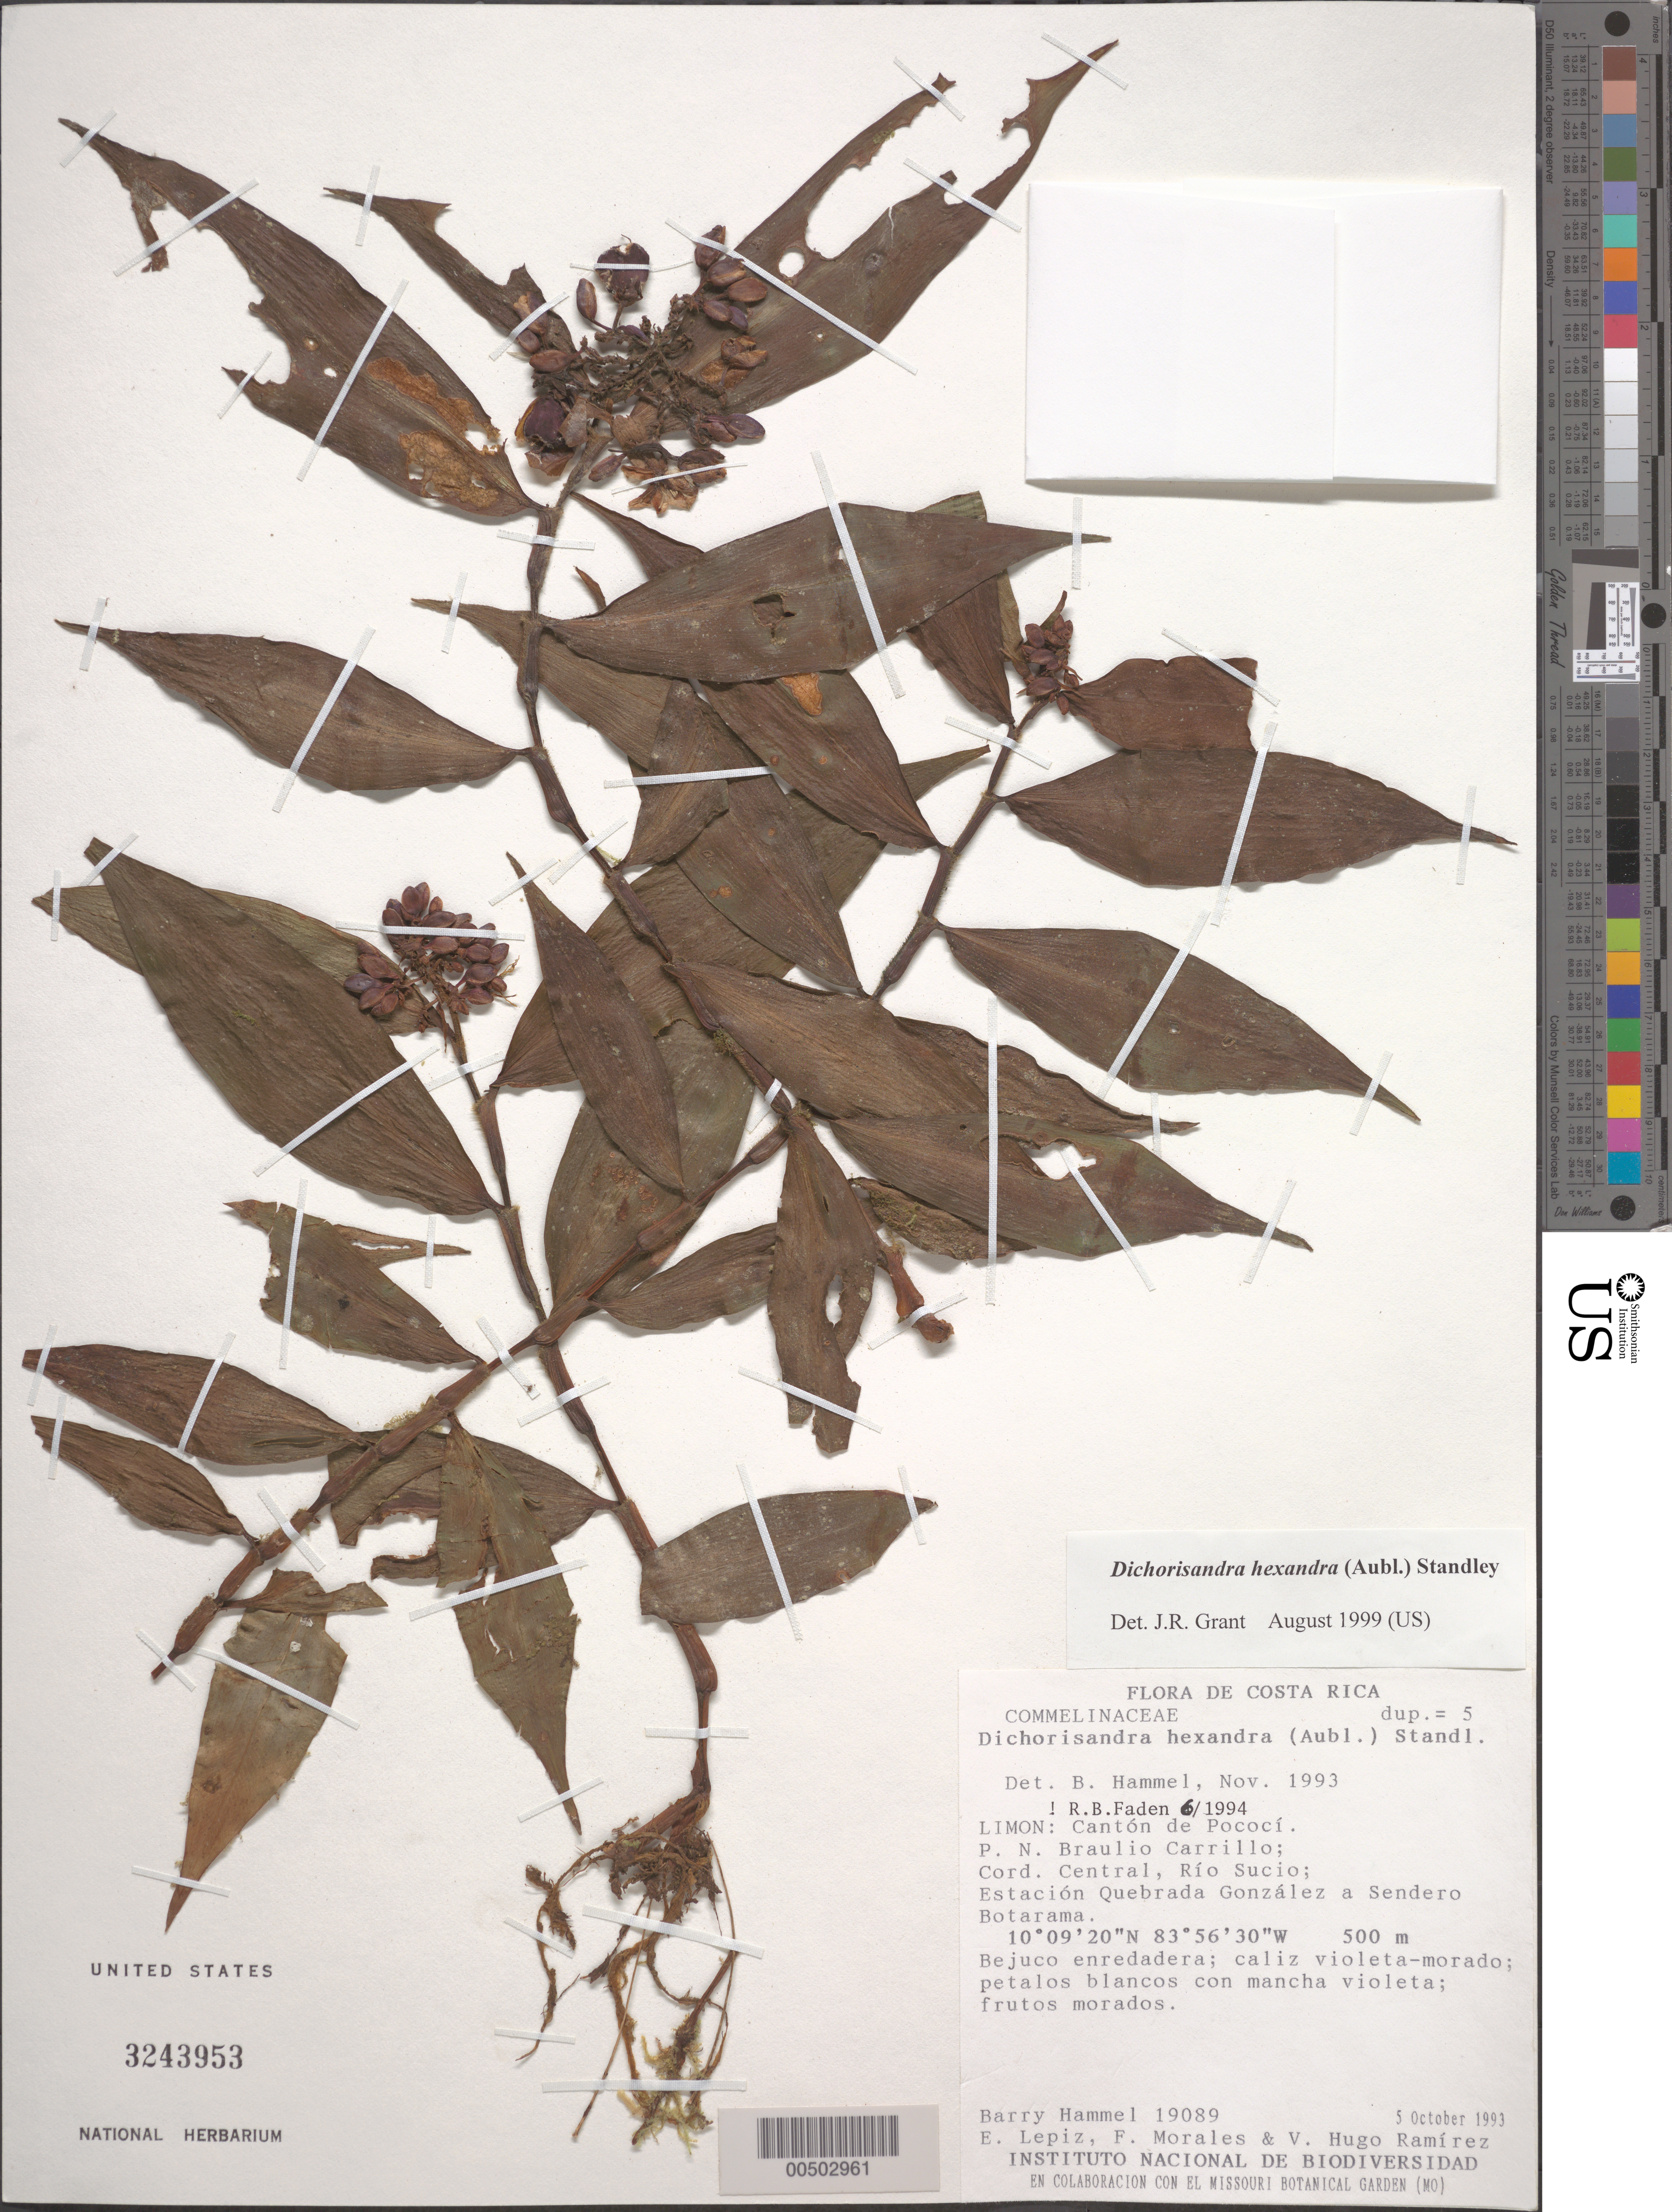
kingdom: Plantae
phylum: Tracheophyta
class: Liliopsida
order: Commelinales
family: Commelinaceae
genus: Dichorisandra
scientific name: Dichorisandra hexandra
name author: (Aubl.) Standl.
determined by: Faden, Robert B., (US), Smithsonian Institution - National Museum of Natural History (UNITED STATES)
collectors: B. Hammel, E. Lepiz, F. Morales & V. H. Wong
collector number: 19089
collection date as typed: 05 Oct 1993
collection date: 1993-10-05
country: Costa Rica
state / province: Limón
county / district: Pococí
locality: Canton de pococi, rio sucio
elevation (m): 500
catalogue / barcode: US 3243953